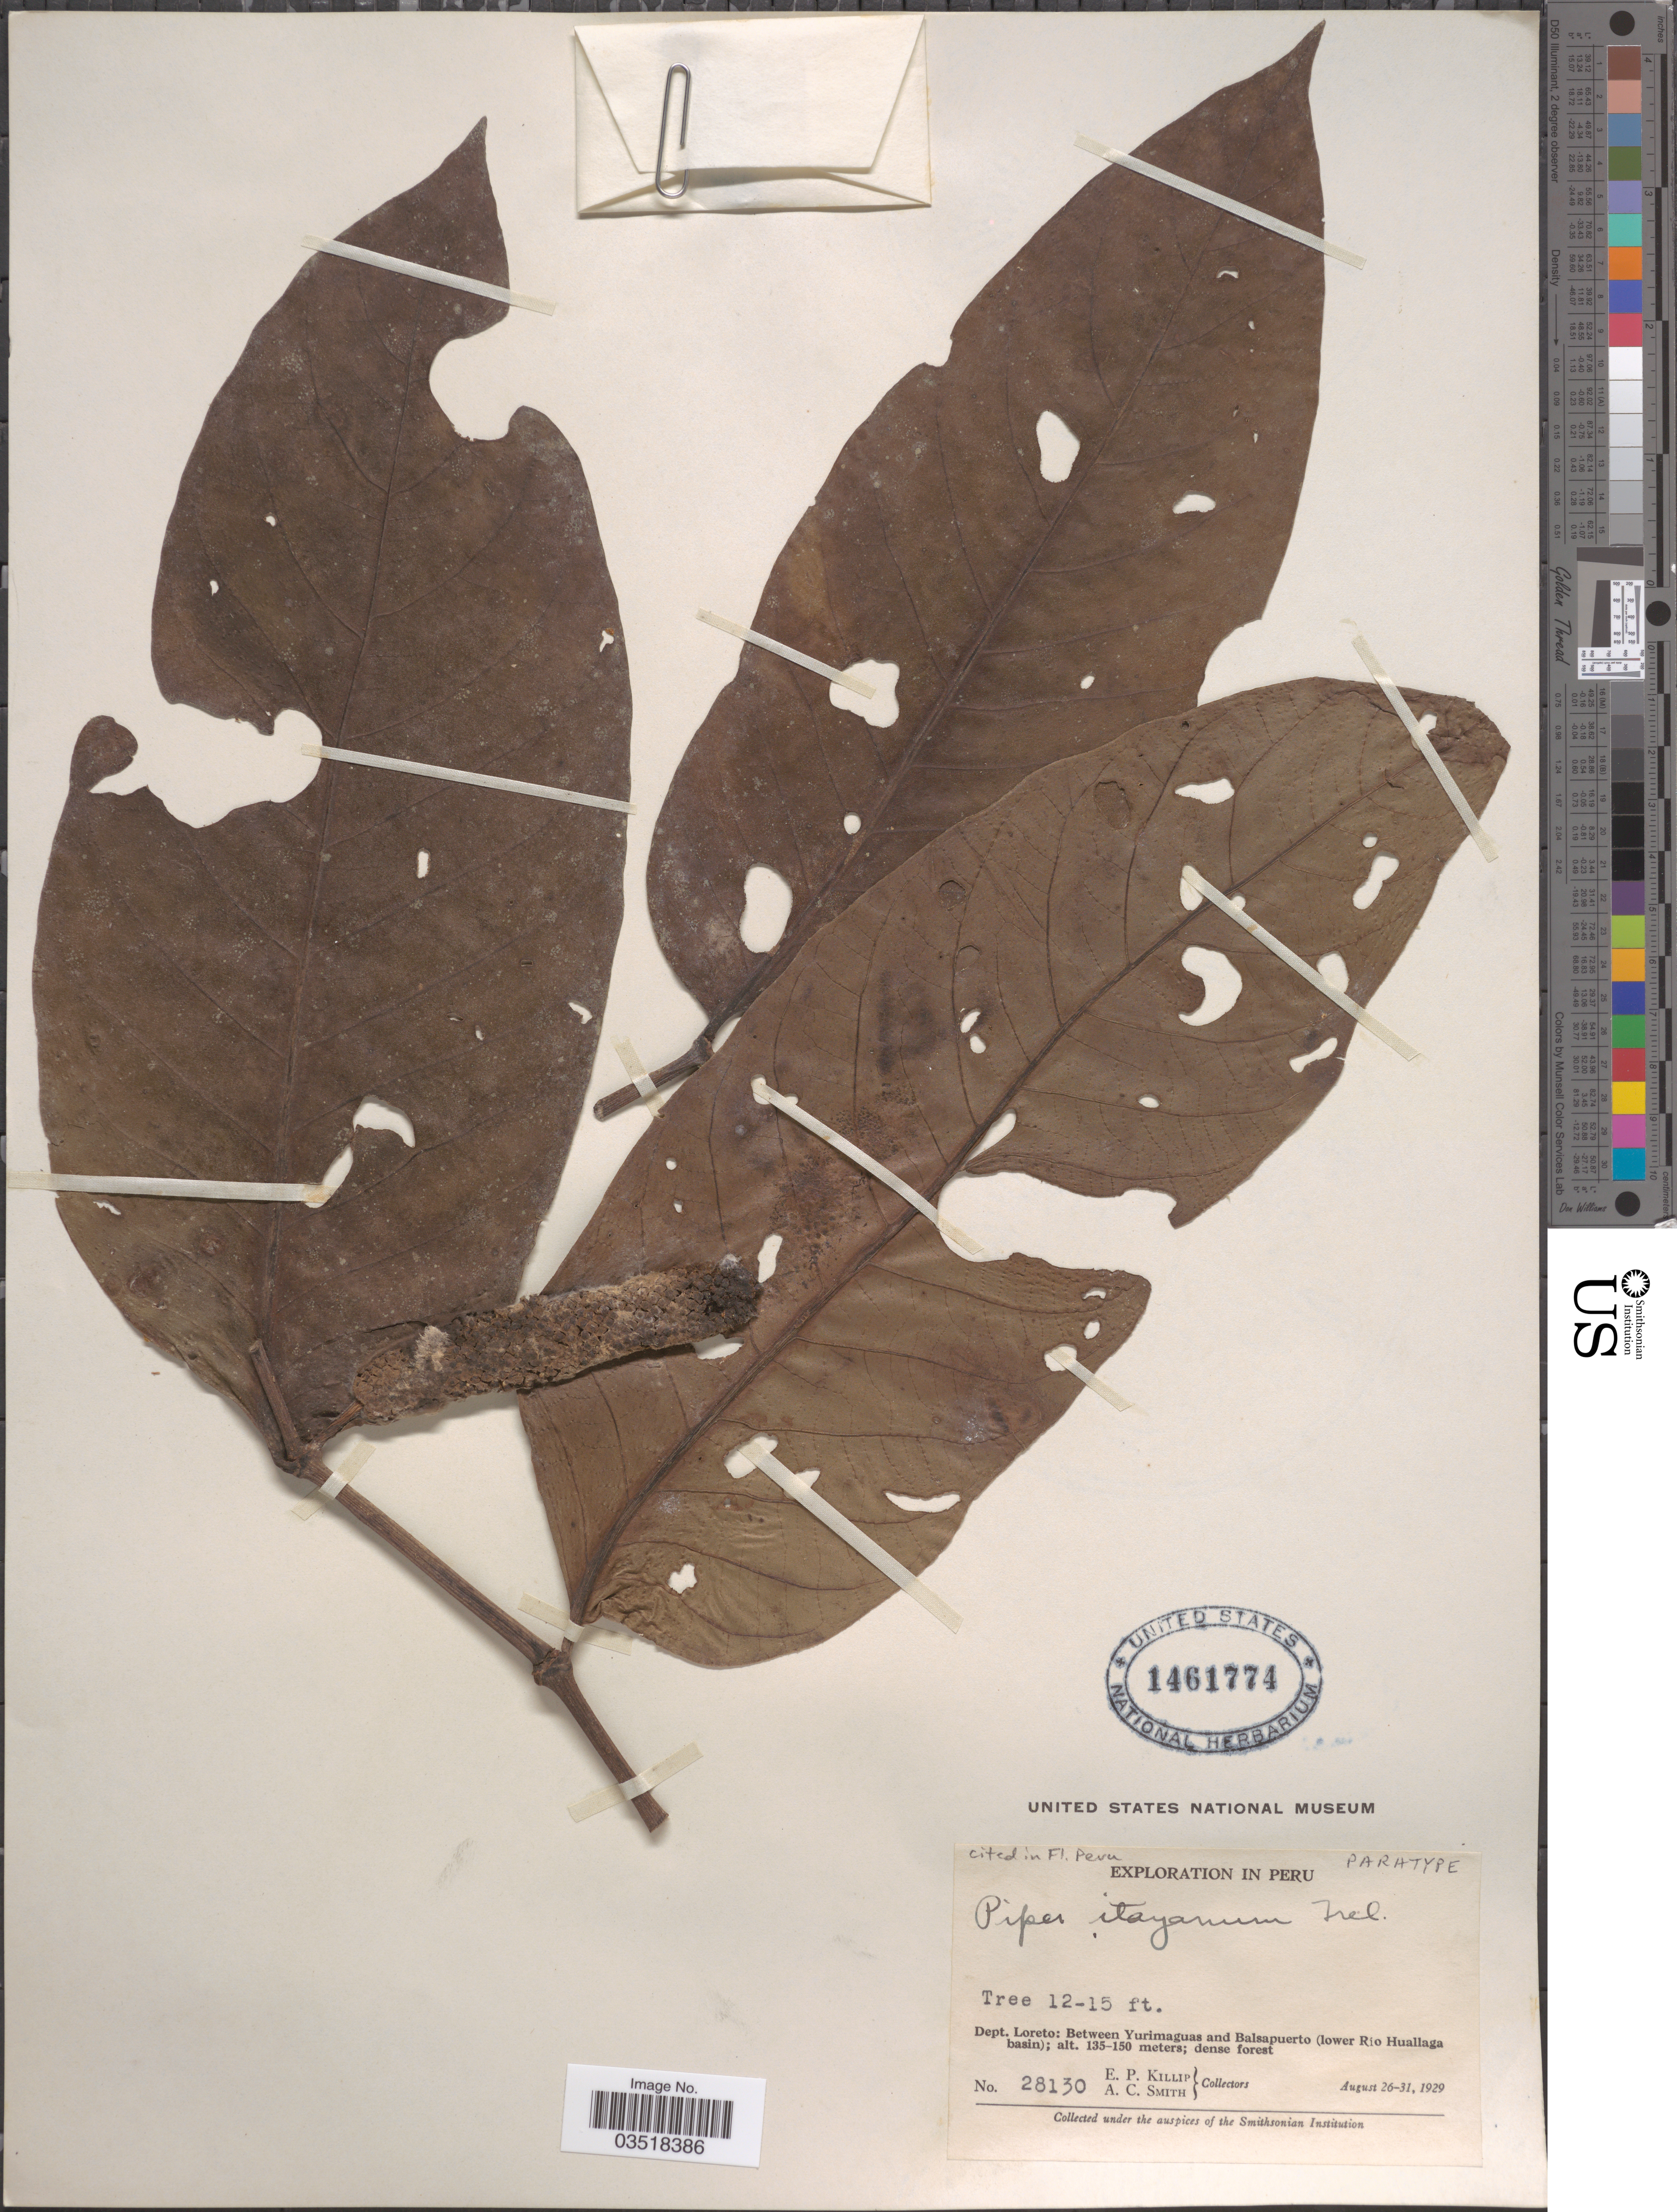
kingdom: Plantae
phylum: Tracheophyta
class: Magnoliopsida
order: Piperales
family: Piperaceae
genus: Piper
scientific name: Piper itayanum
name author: Trel.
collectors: E. P. Killip & A. C. Smith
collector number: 28130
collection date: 1929-08-26/1929-08-31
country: Peru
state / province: Loreto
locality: Dept. Loreto: Between Yurimaguas and Balsapuerto (lower Río Huallaga basin).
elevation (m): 135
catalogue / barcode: US 1461774